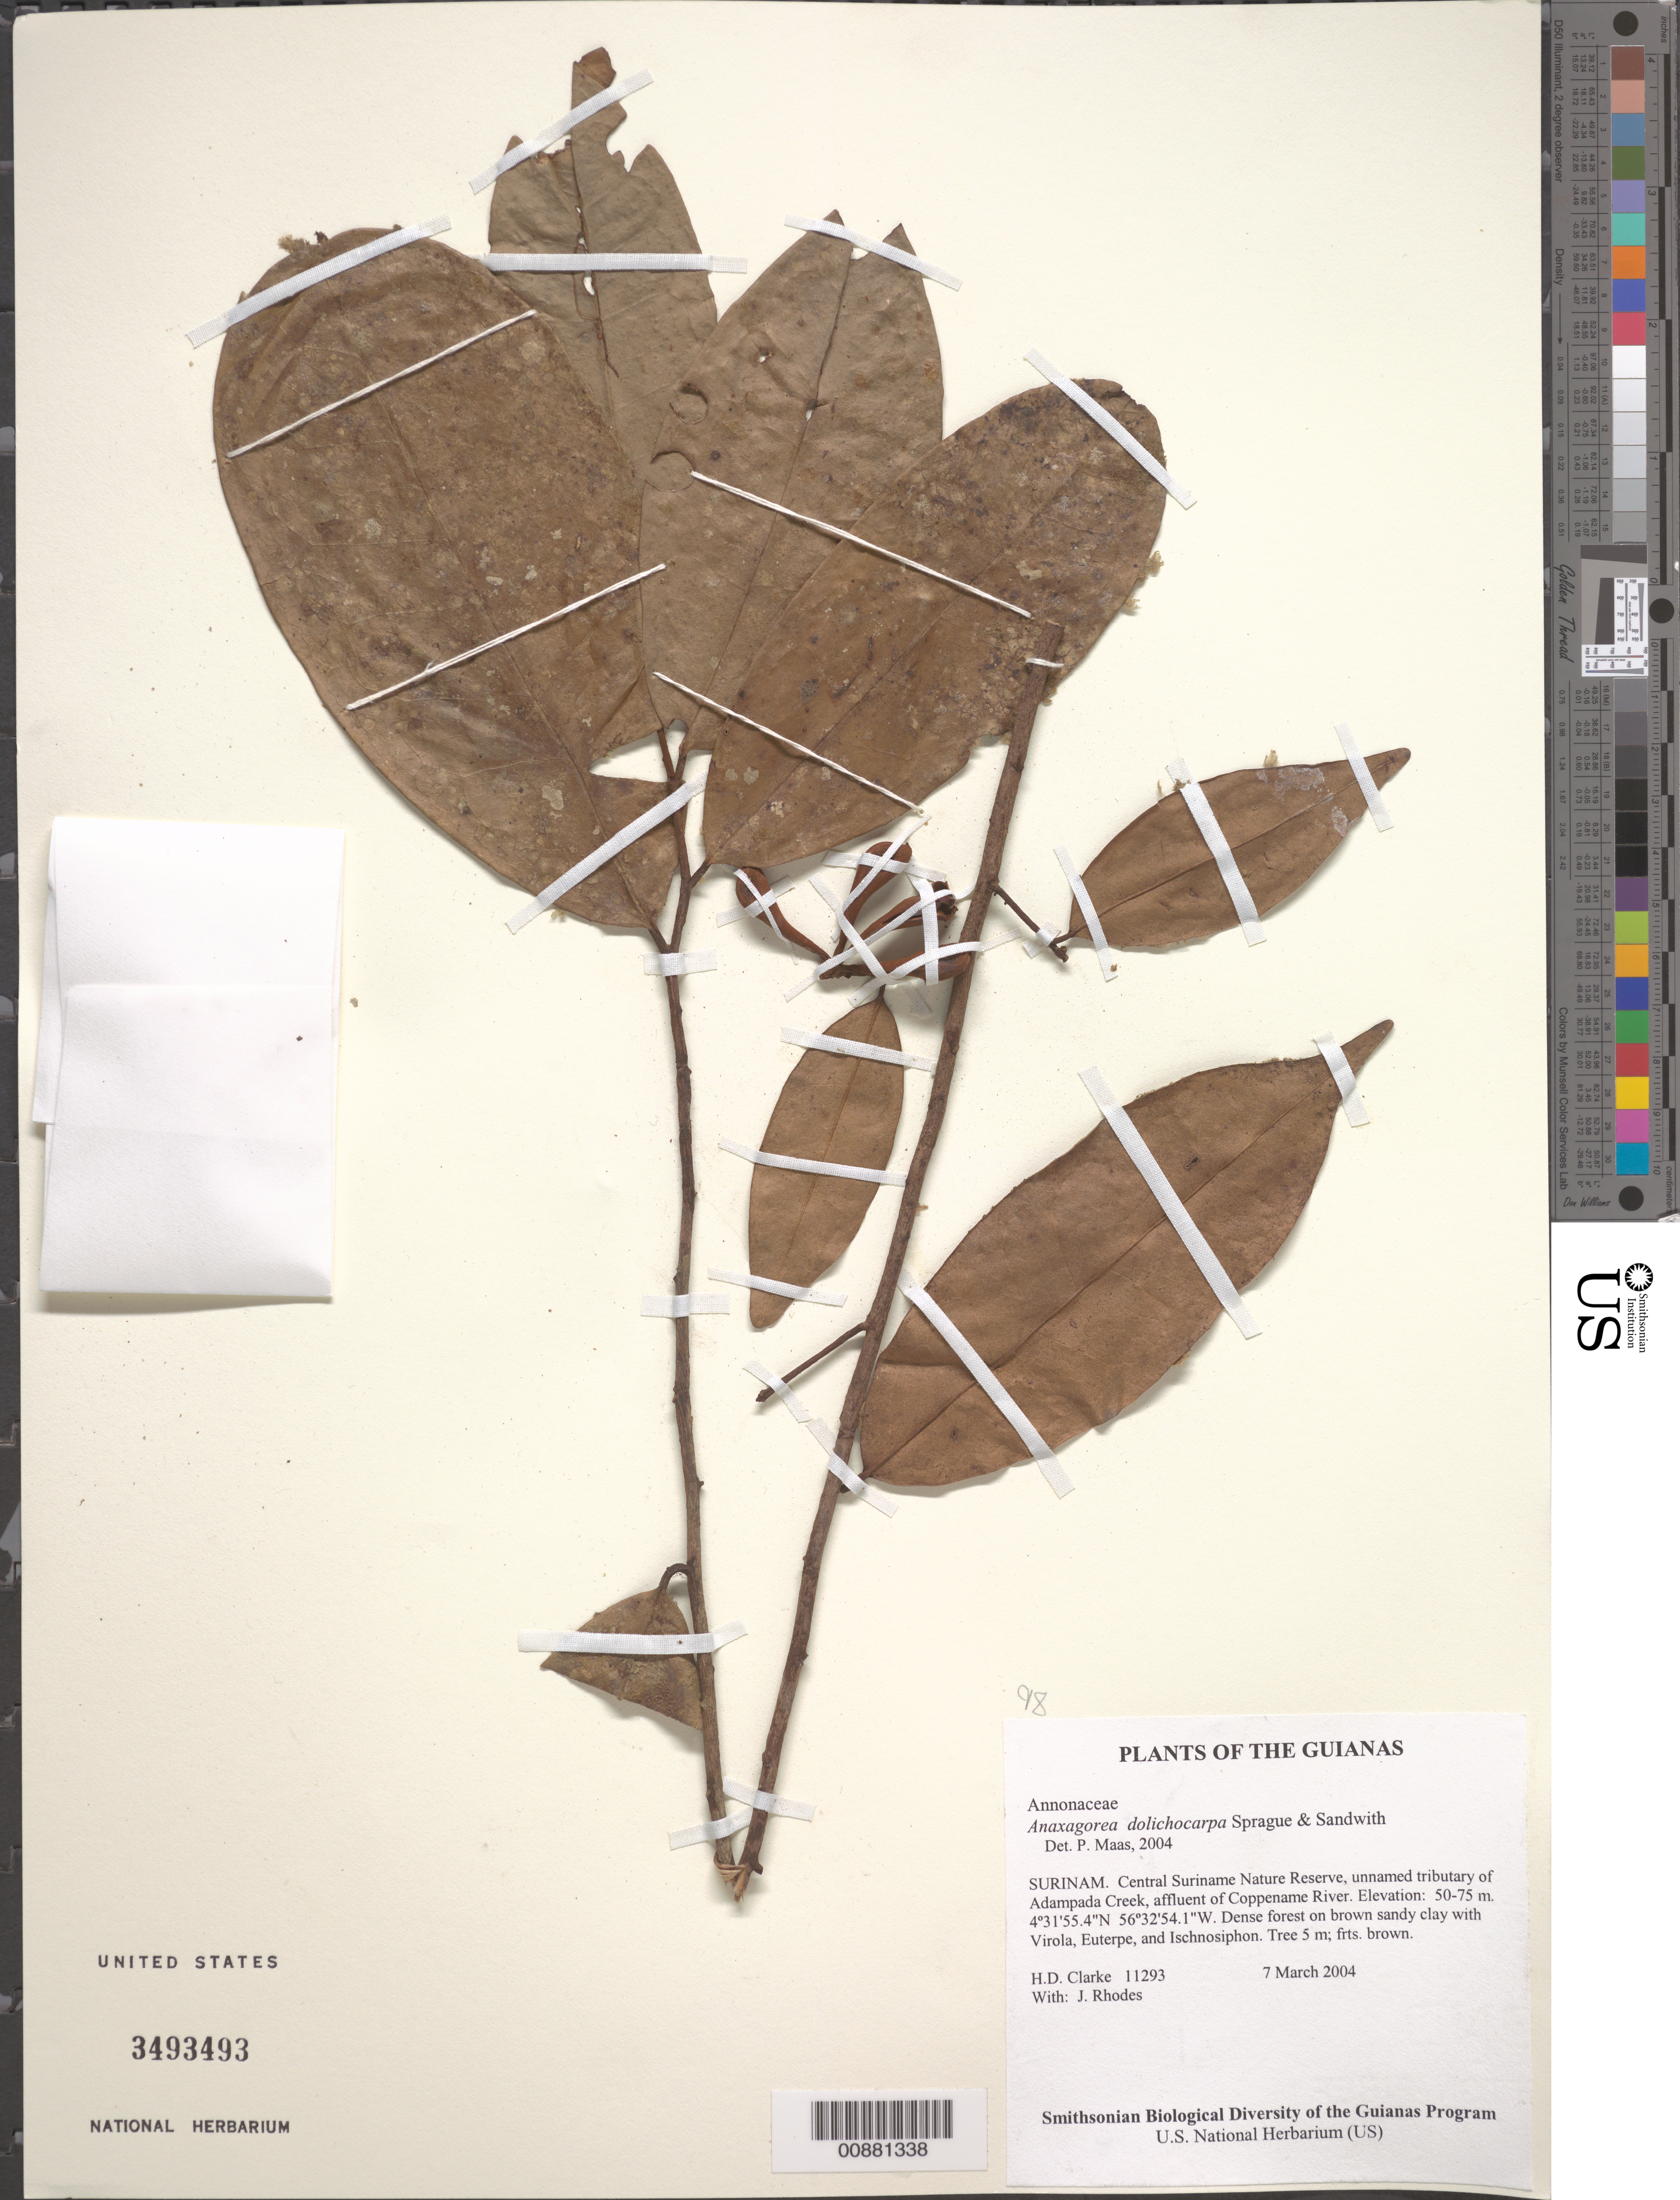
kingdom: Plantae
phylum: Tracheophyta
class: Magnoliopsida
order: Magnoliales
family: Annonaceae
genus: Anaxagorea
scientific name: Anaxagorea dolichocarpa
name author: Sprague & Sandwith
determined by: Maas, Paul J. M.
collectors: H. D. Clarke & J. Rhodes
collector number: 11293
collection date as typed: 7 March 2004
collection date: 2004-03-07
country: Suriname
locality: Central Suriname Nature Reserve, unnamed tributary of Adampada Creek, affluent of Coppename River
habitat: Dense forest on brown sandy clay with Virola, Euterpe, and Ischnosiphon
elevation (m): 50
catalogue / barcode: US 3493493